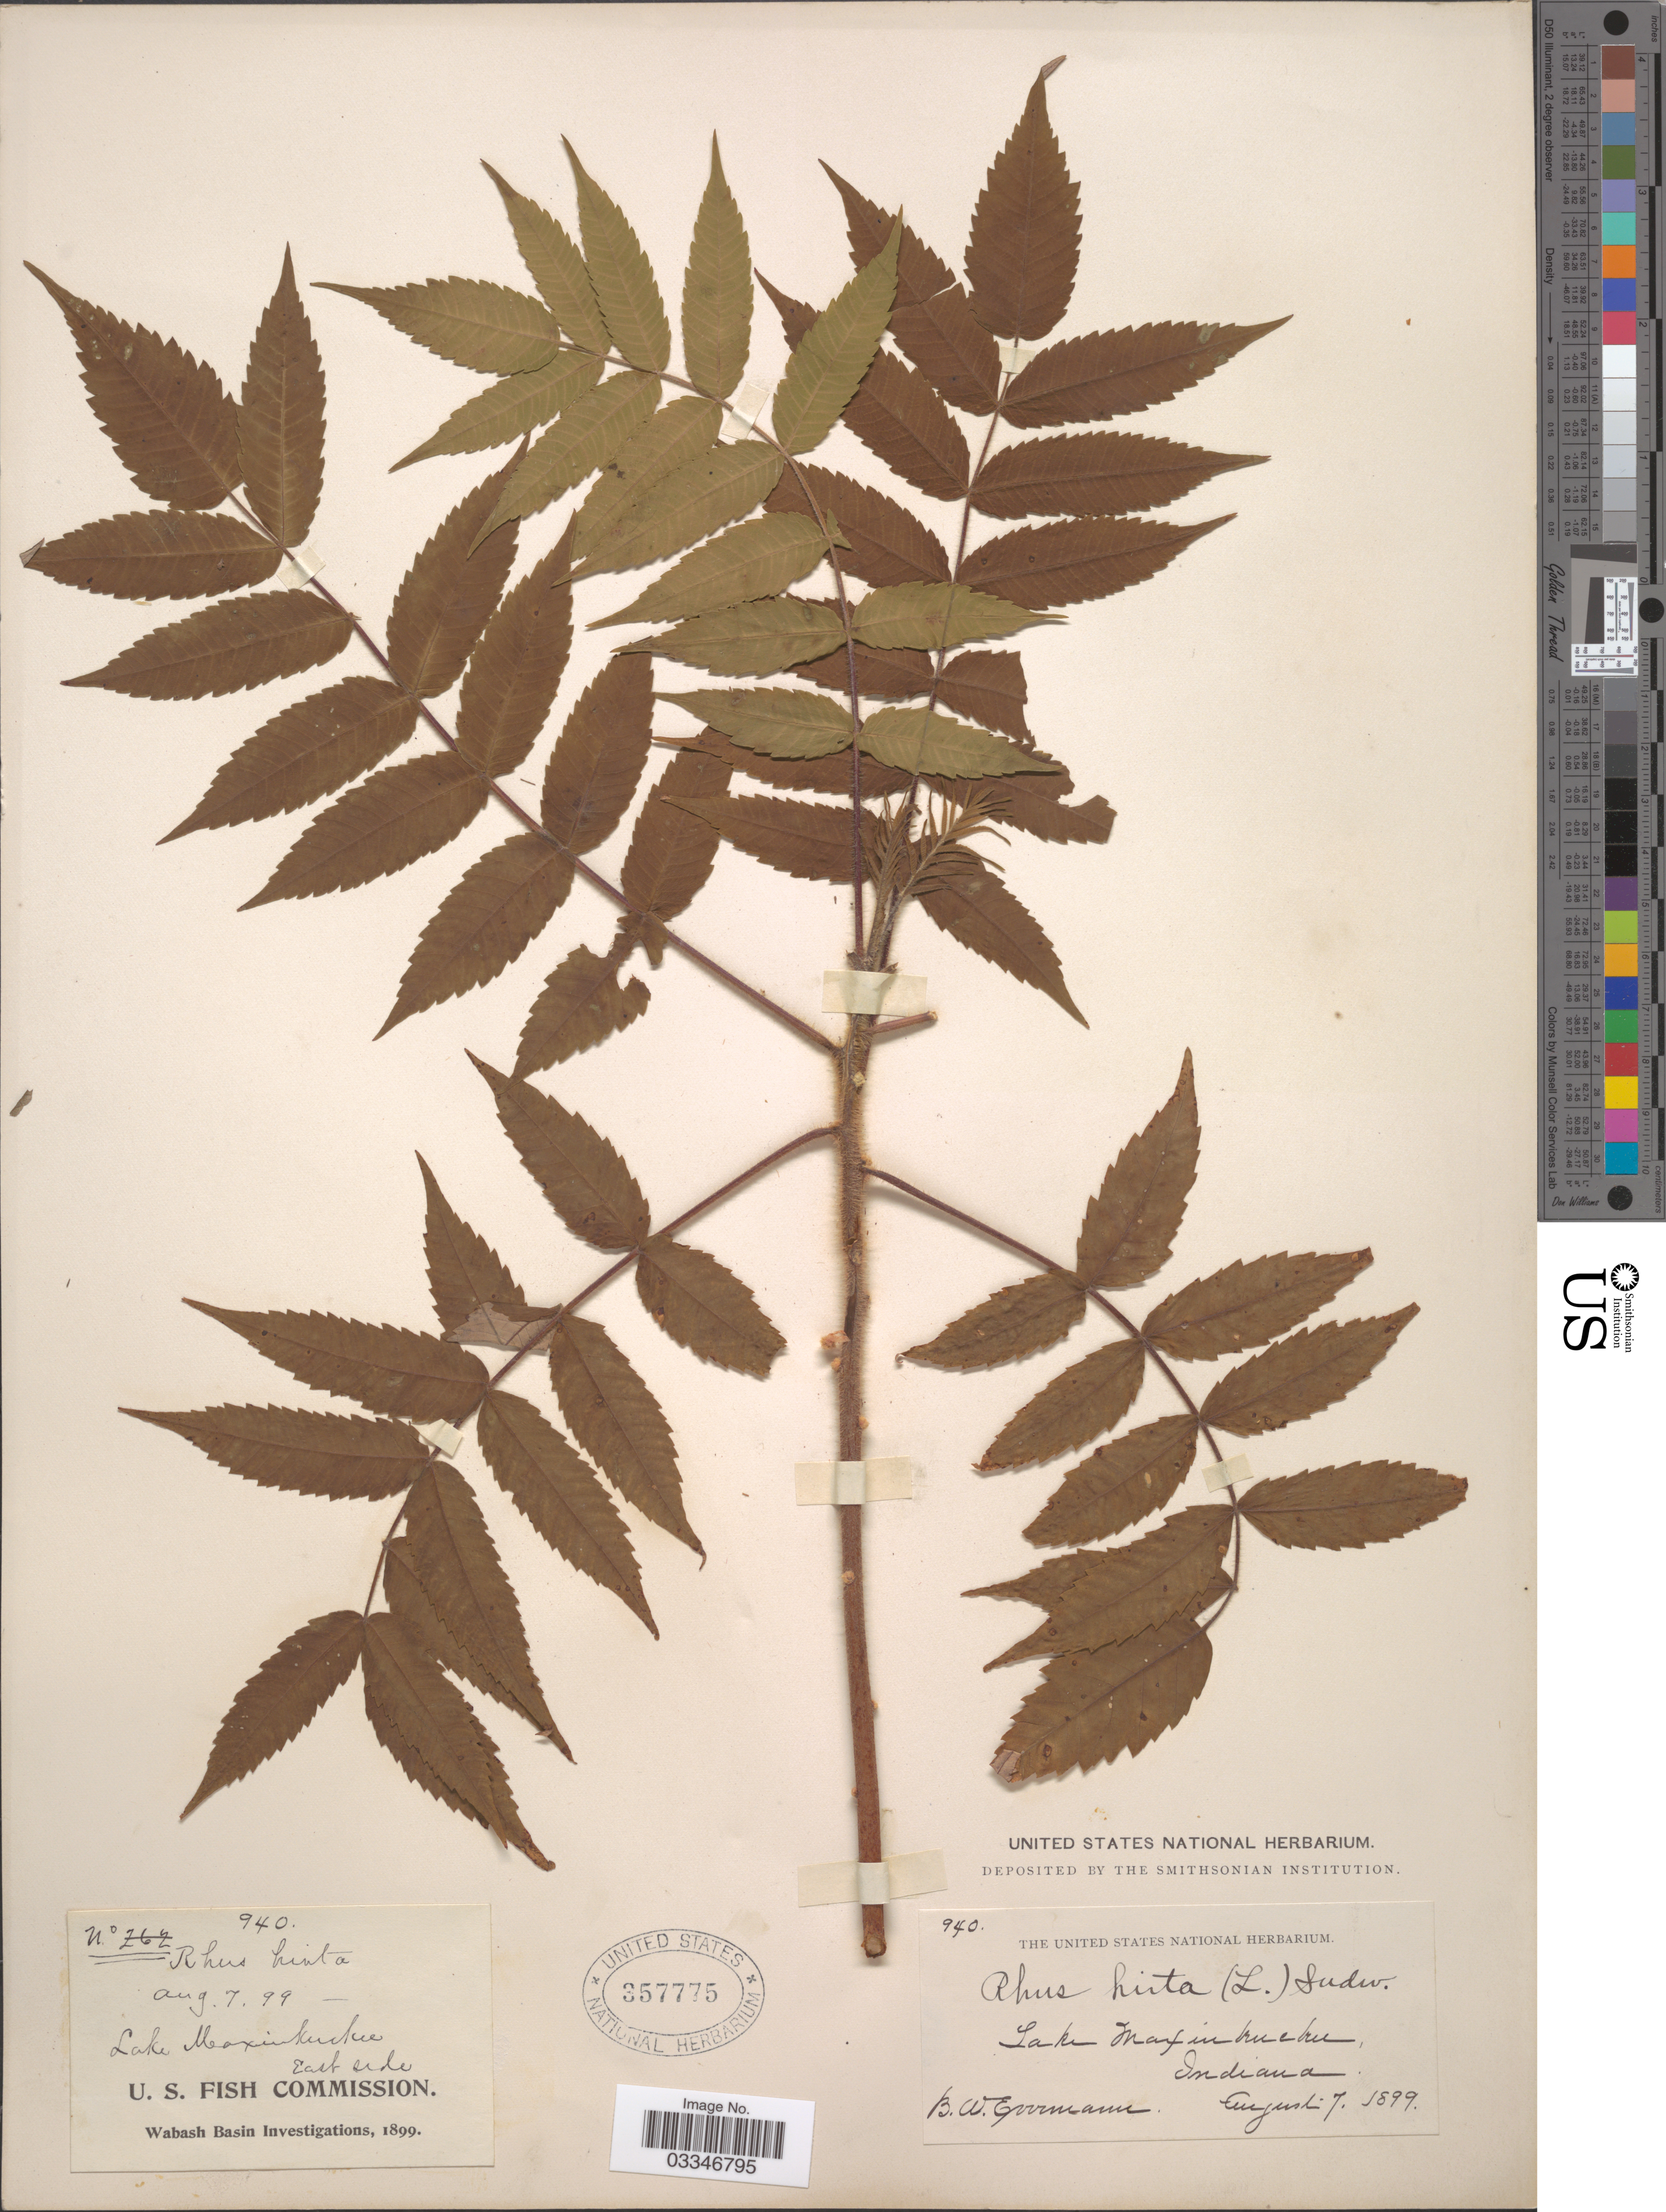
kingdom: Plantae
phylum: Tracheophyta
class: Magnoliopsida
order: Sapindales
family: Anacardiaceae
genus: Rhus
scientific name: Rhus typhina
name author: L.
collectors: B. W. Evermann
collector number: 940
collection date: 1899-08-07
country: United States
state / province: Indiana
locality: Lake Maxinkuckee. East side.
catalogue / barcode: US 357775